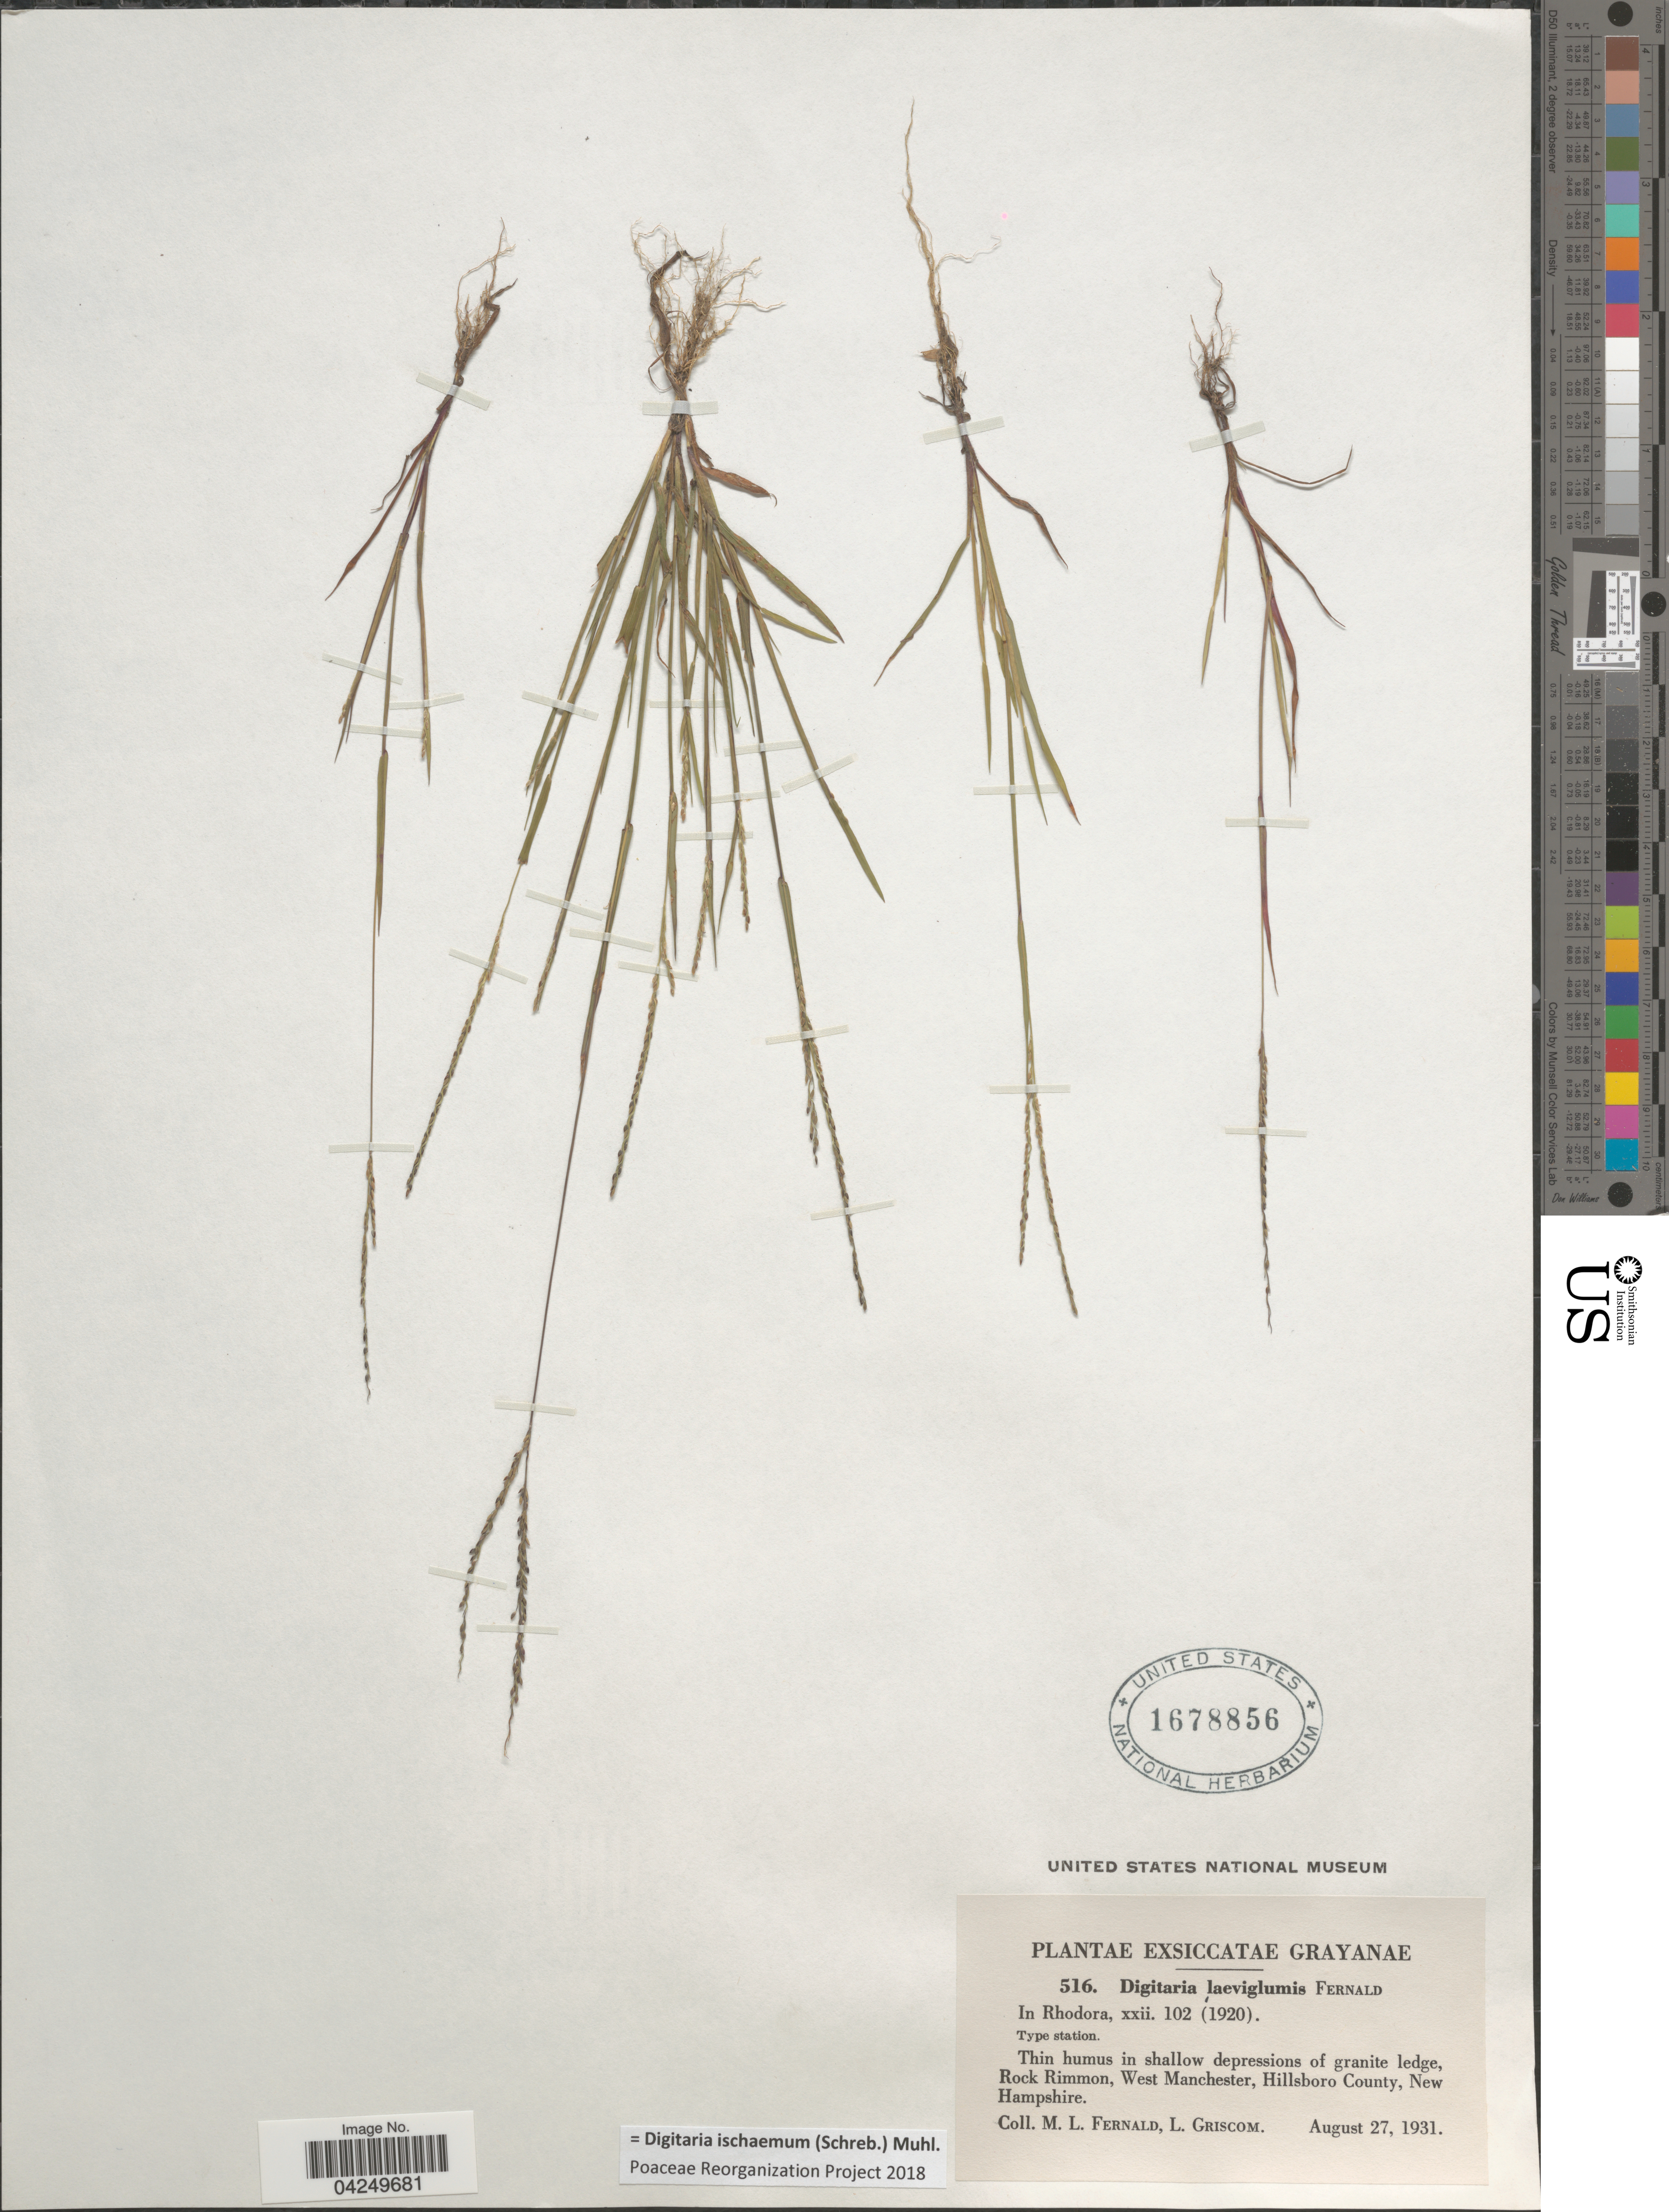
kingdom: Plantae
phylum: Tracheophyta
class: Liliopsida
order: Poales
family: Poaceae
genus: Digitaria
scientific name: Digitaria ischaemum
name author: (Schreber) Schreber ex Muhl.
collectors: M. L. Fernald & L. Griscom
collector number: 516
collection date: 1931-08-27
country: United States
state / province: New Hampshire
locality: Rock Rimmon, West Manchester, Hillsboro County.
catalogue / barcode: US 1678856